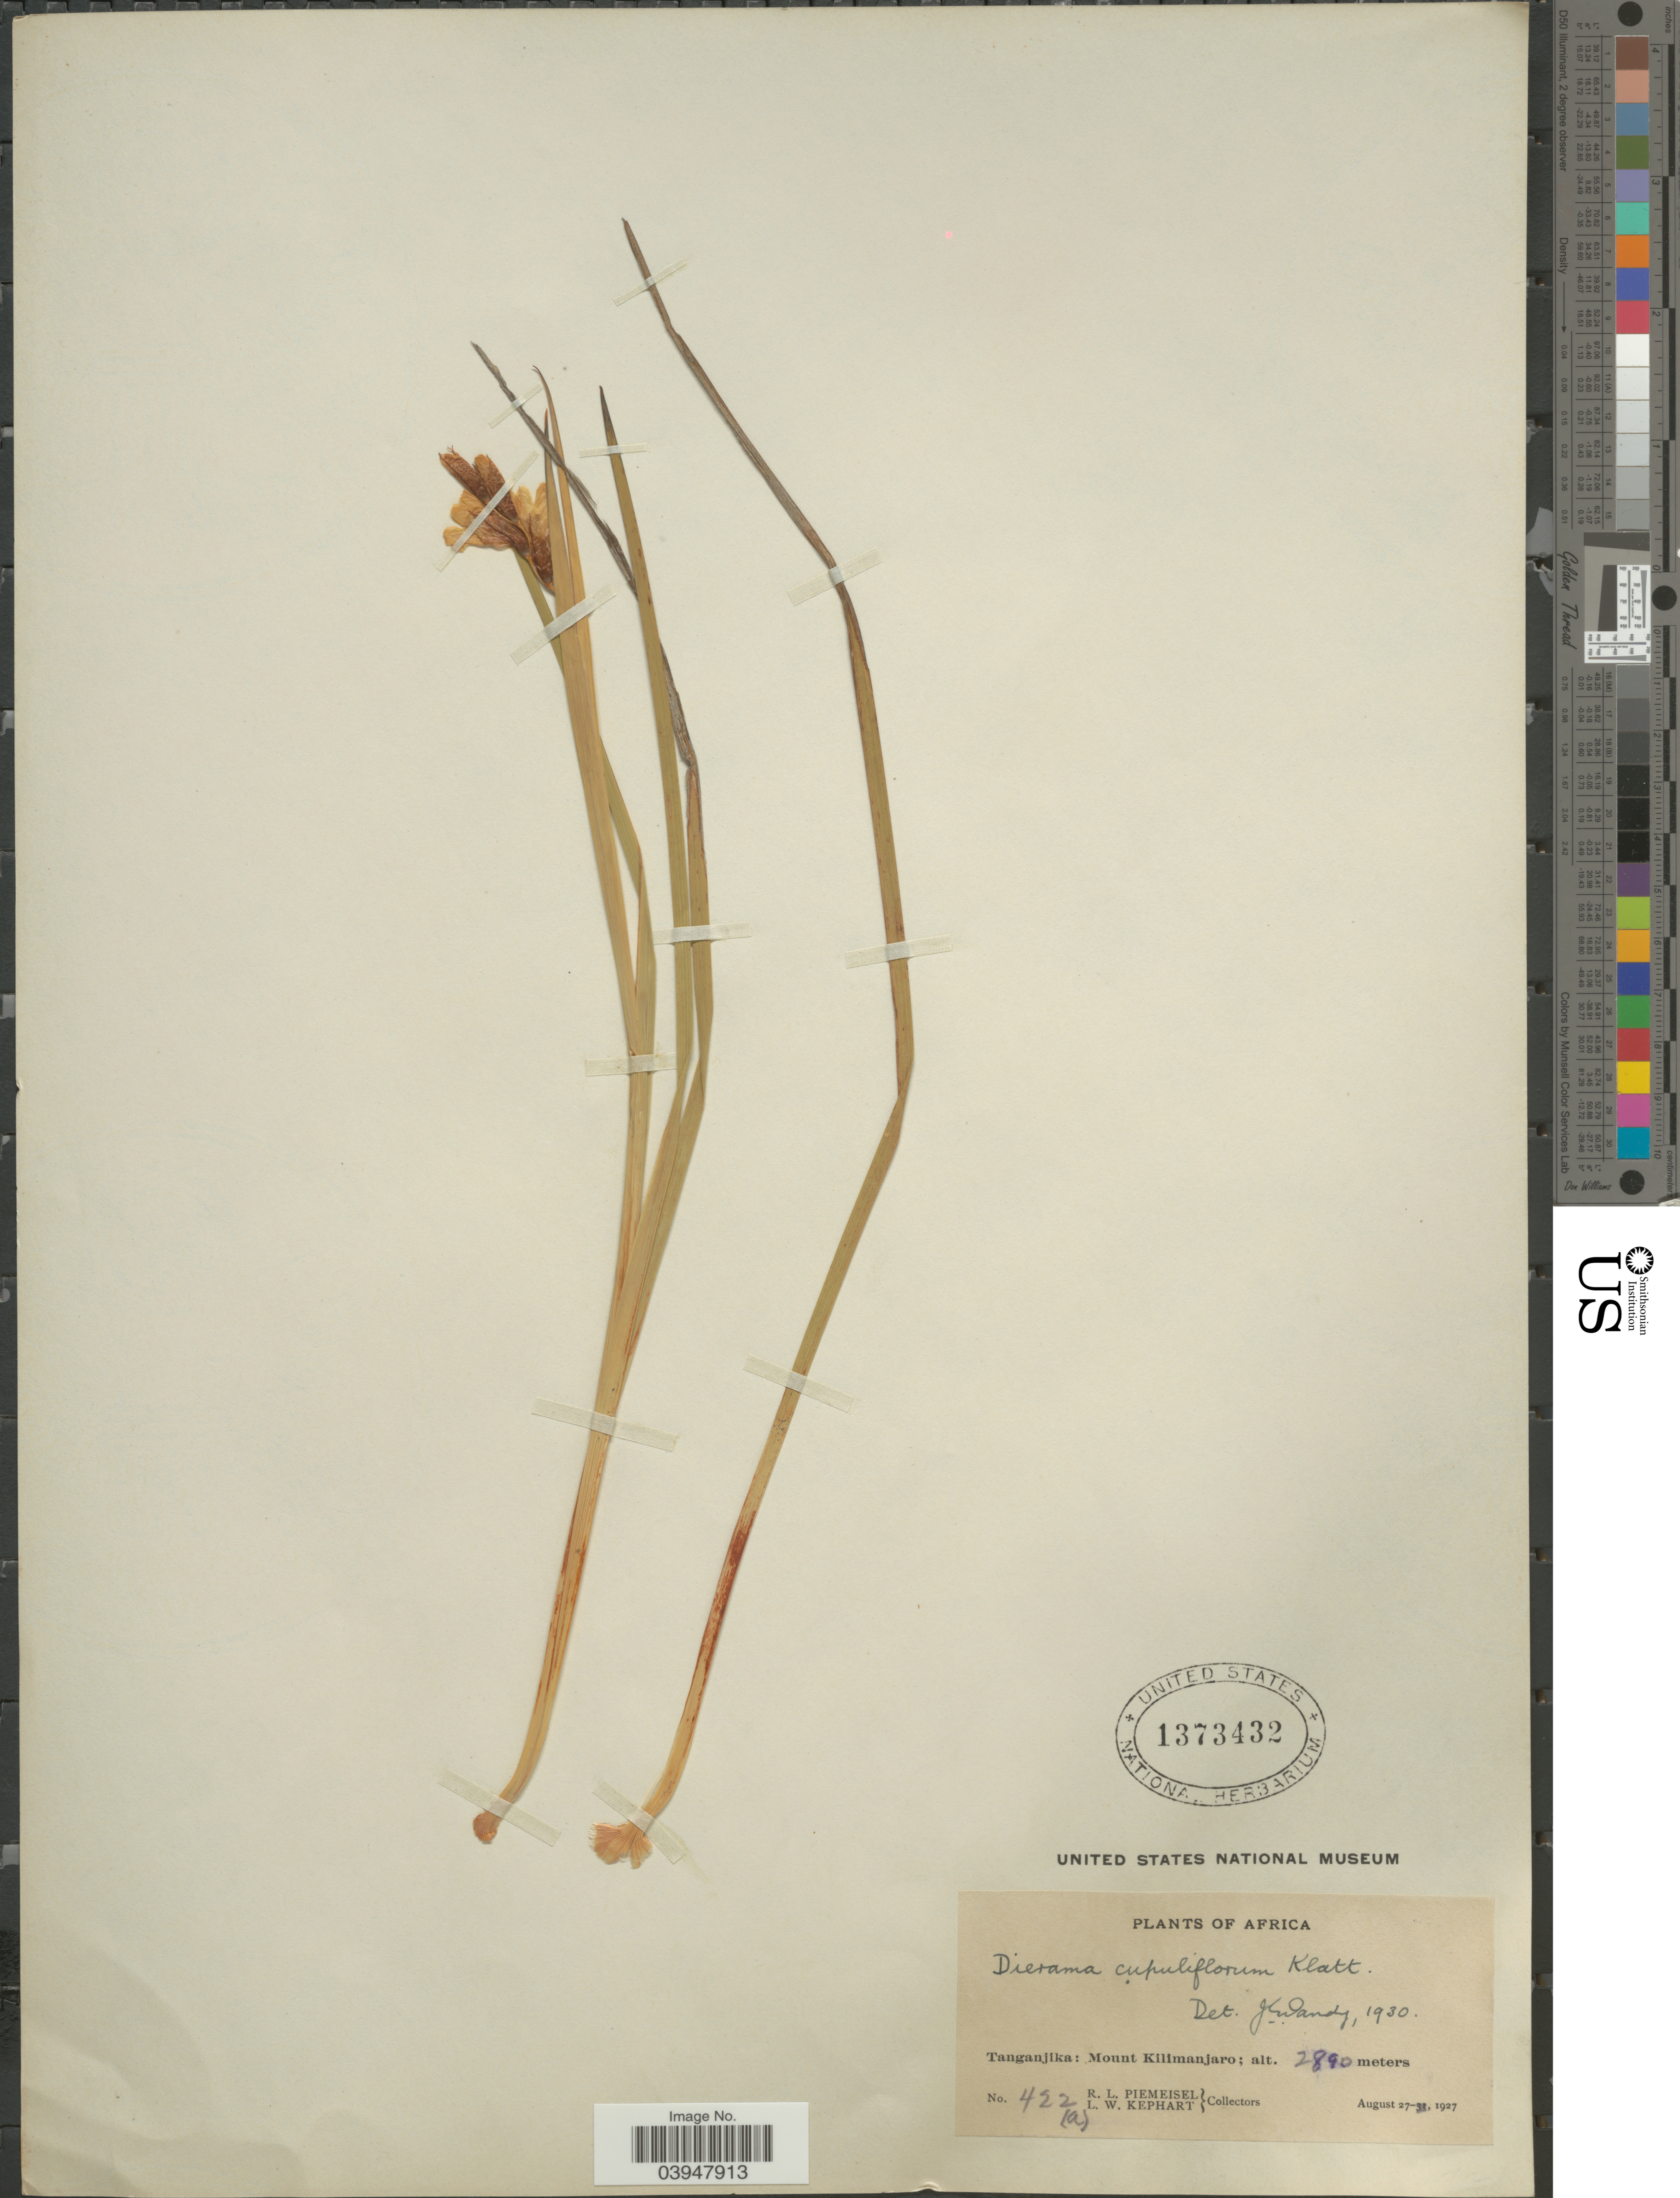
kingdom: Plantae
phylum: Tracheophyta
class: Liliopsida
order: Asparagales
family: Iridaceae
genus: Dierama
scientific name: Dierama cupuliflorum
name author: Klatt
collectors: R. L. Piemeisel & L. W. Kephart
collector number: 422a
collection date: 1927-08-27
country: Tanzania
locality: Tanganjika: Mount Kilimanjaro.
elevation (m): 2890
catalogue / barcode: US 1373432